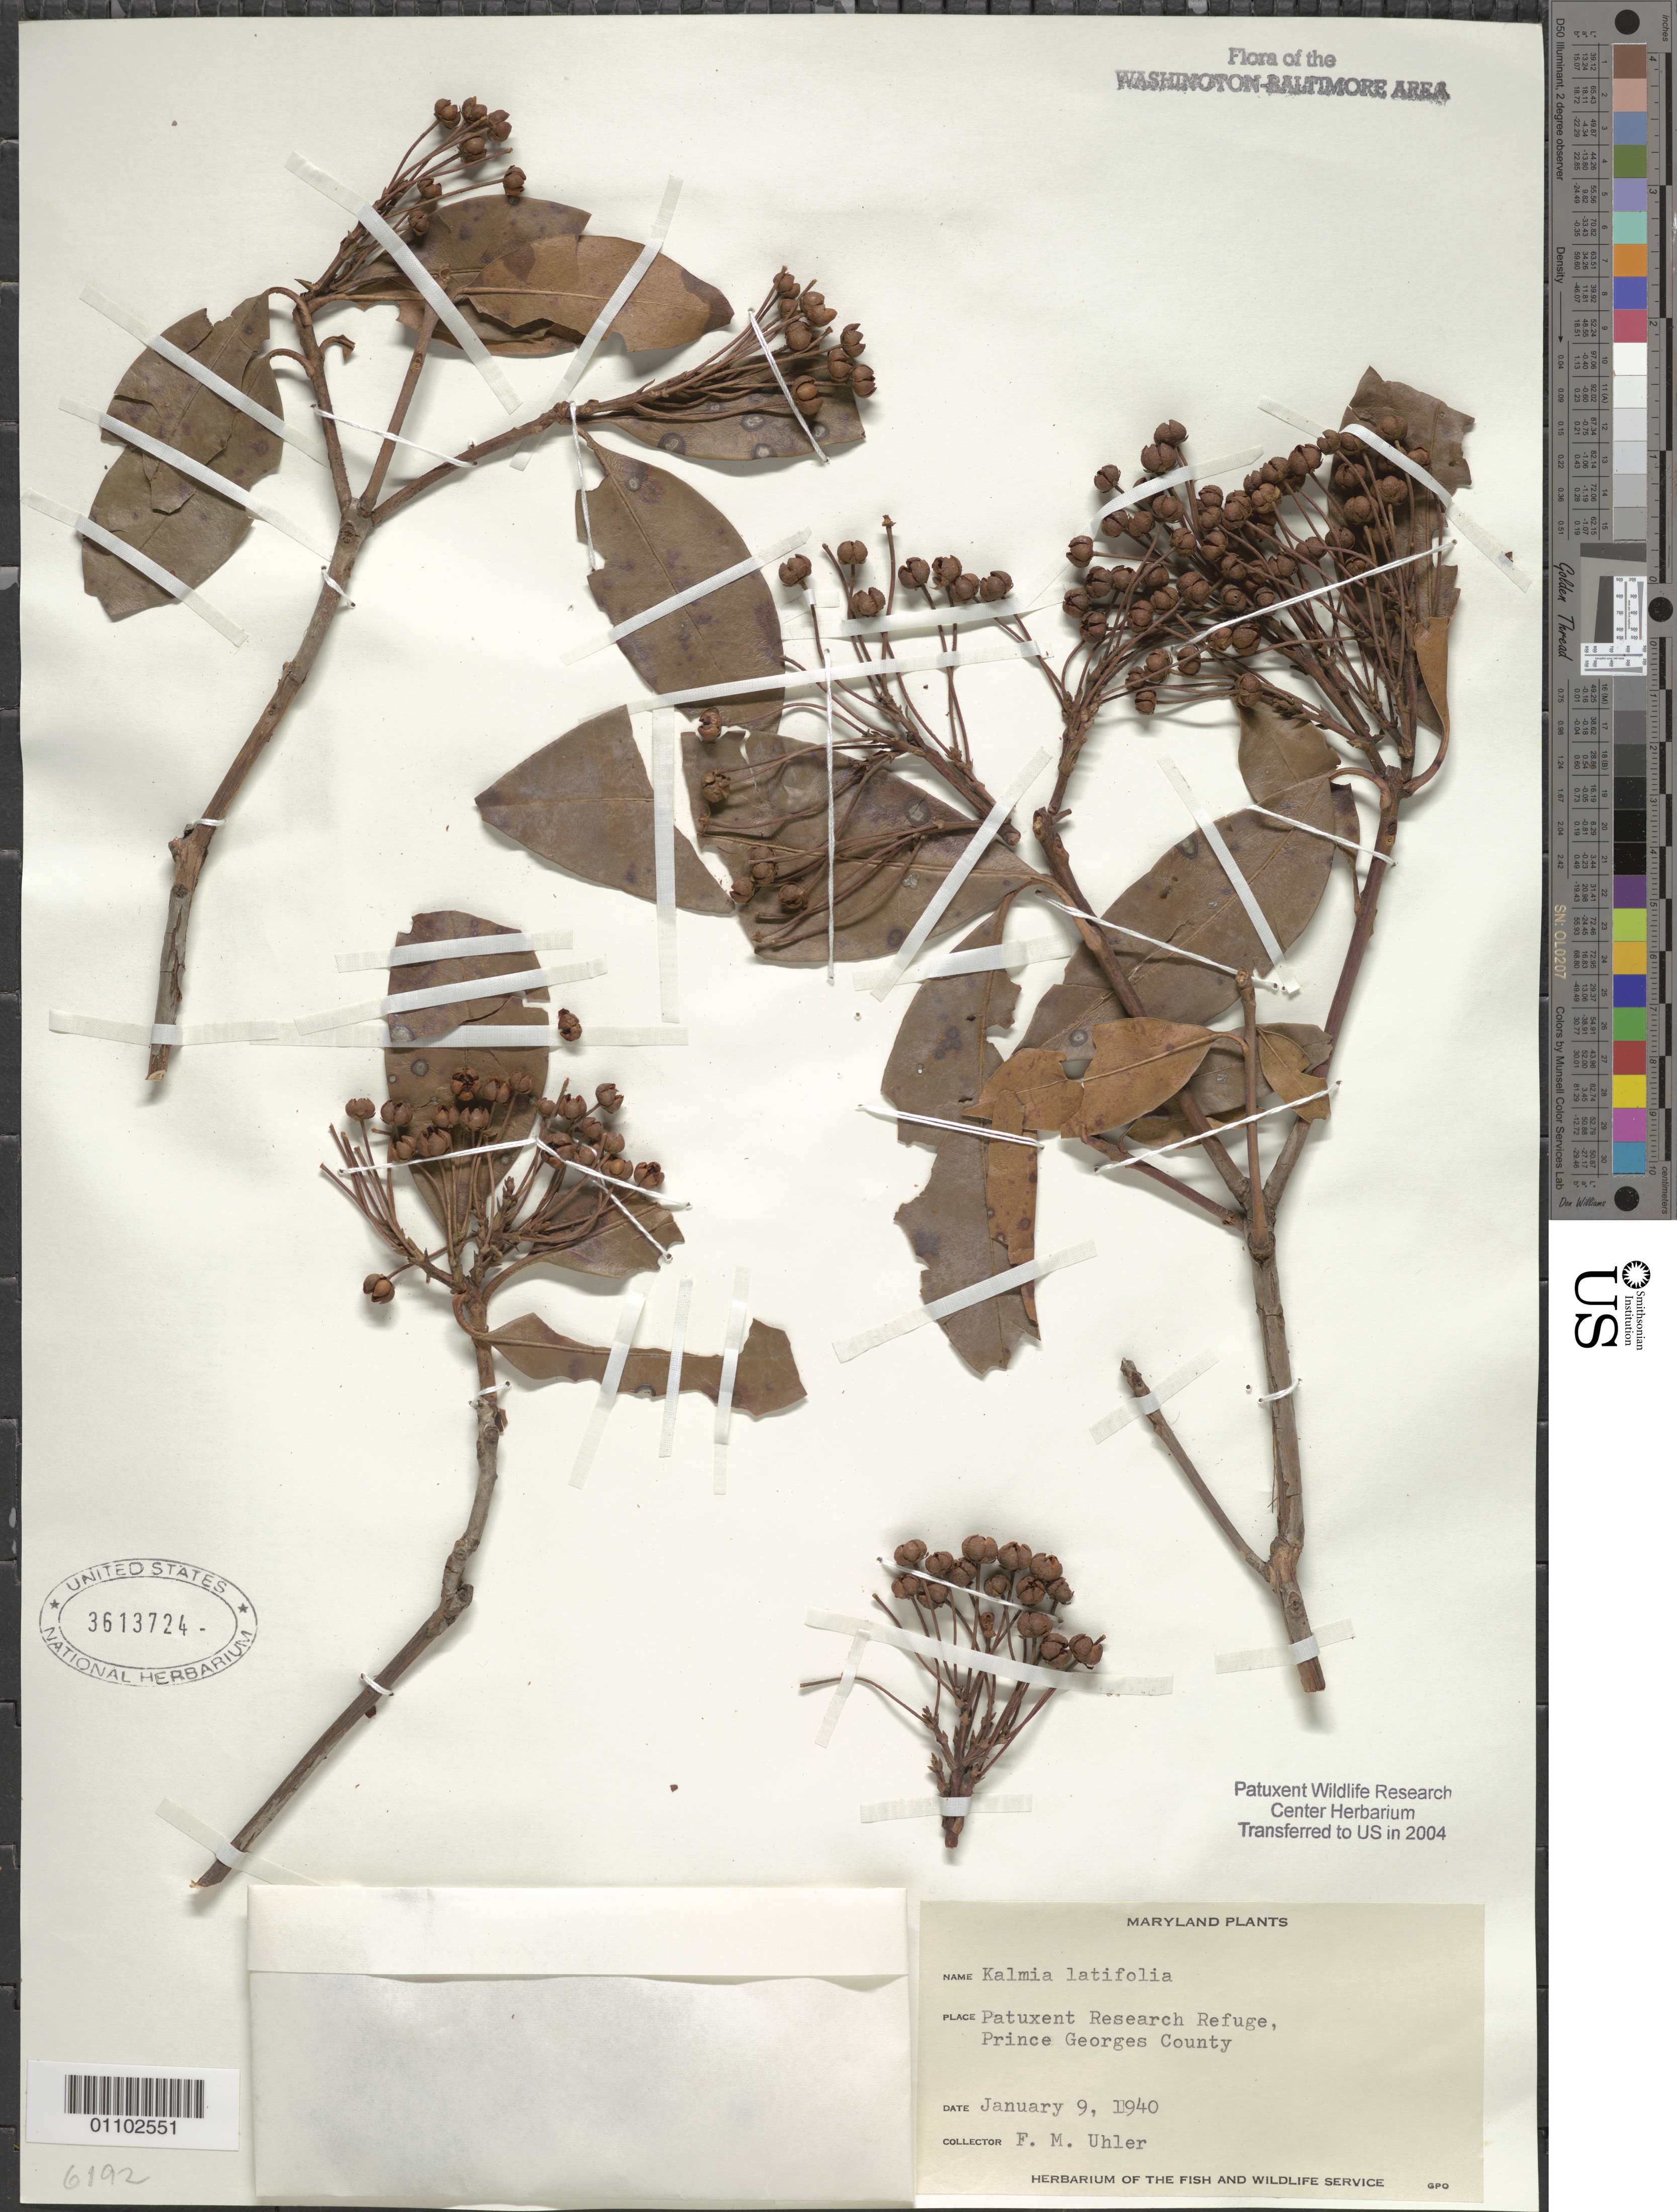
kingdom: Plantae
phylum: Tracheophyta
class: Magnoliopsida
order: Ericales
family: Ericaceae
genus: Kalmia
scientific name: Kalmia latifolia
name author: L.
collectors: F. M. Uhler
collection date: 1940-01-09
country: United States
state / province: Maryland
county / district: Prince George's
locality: Patuxent Research Refuge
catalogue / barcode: US 3613724